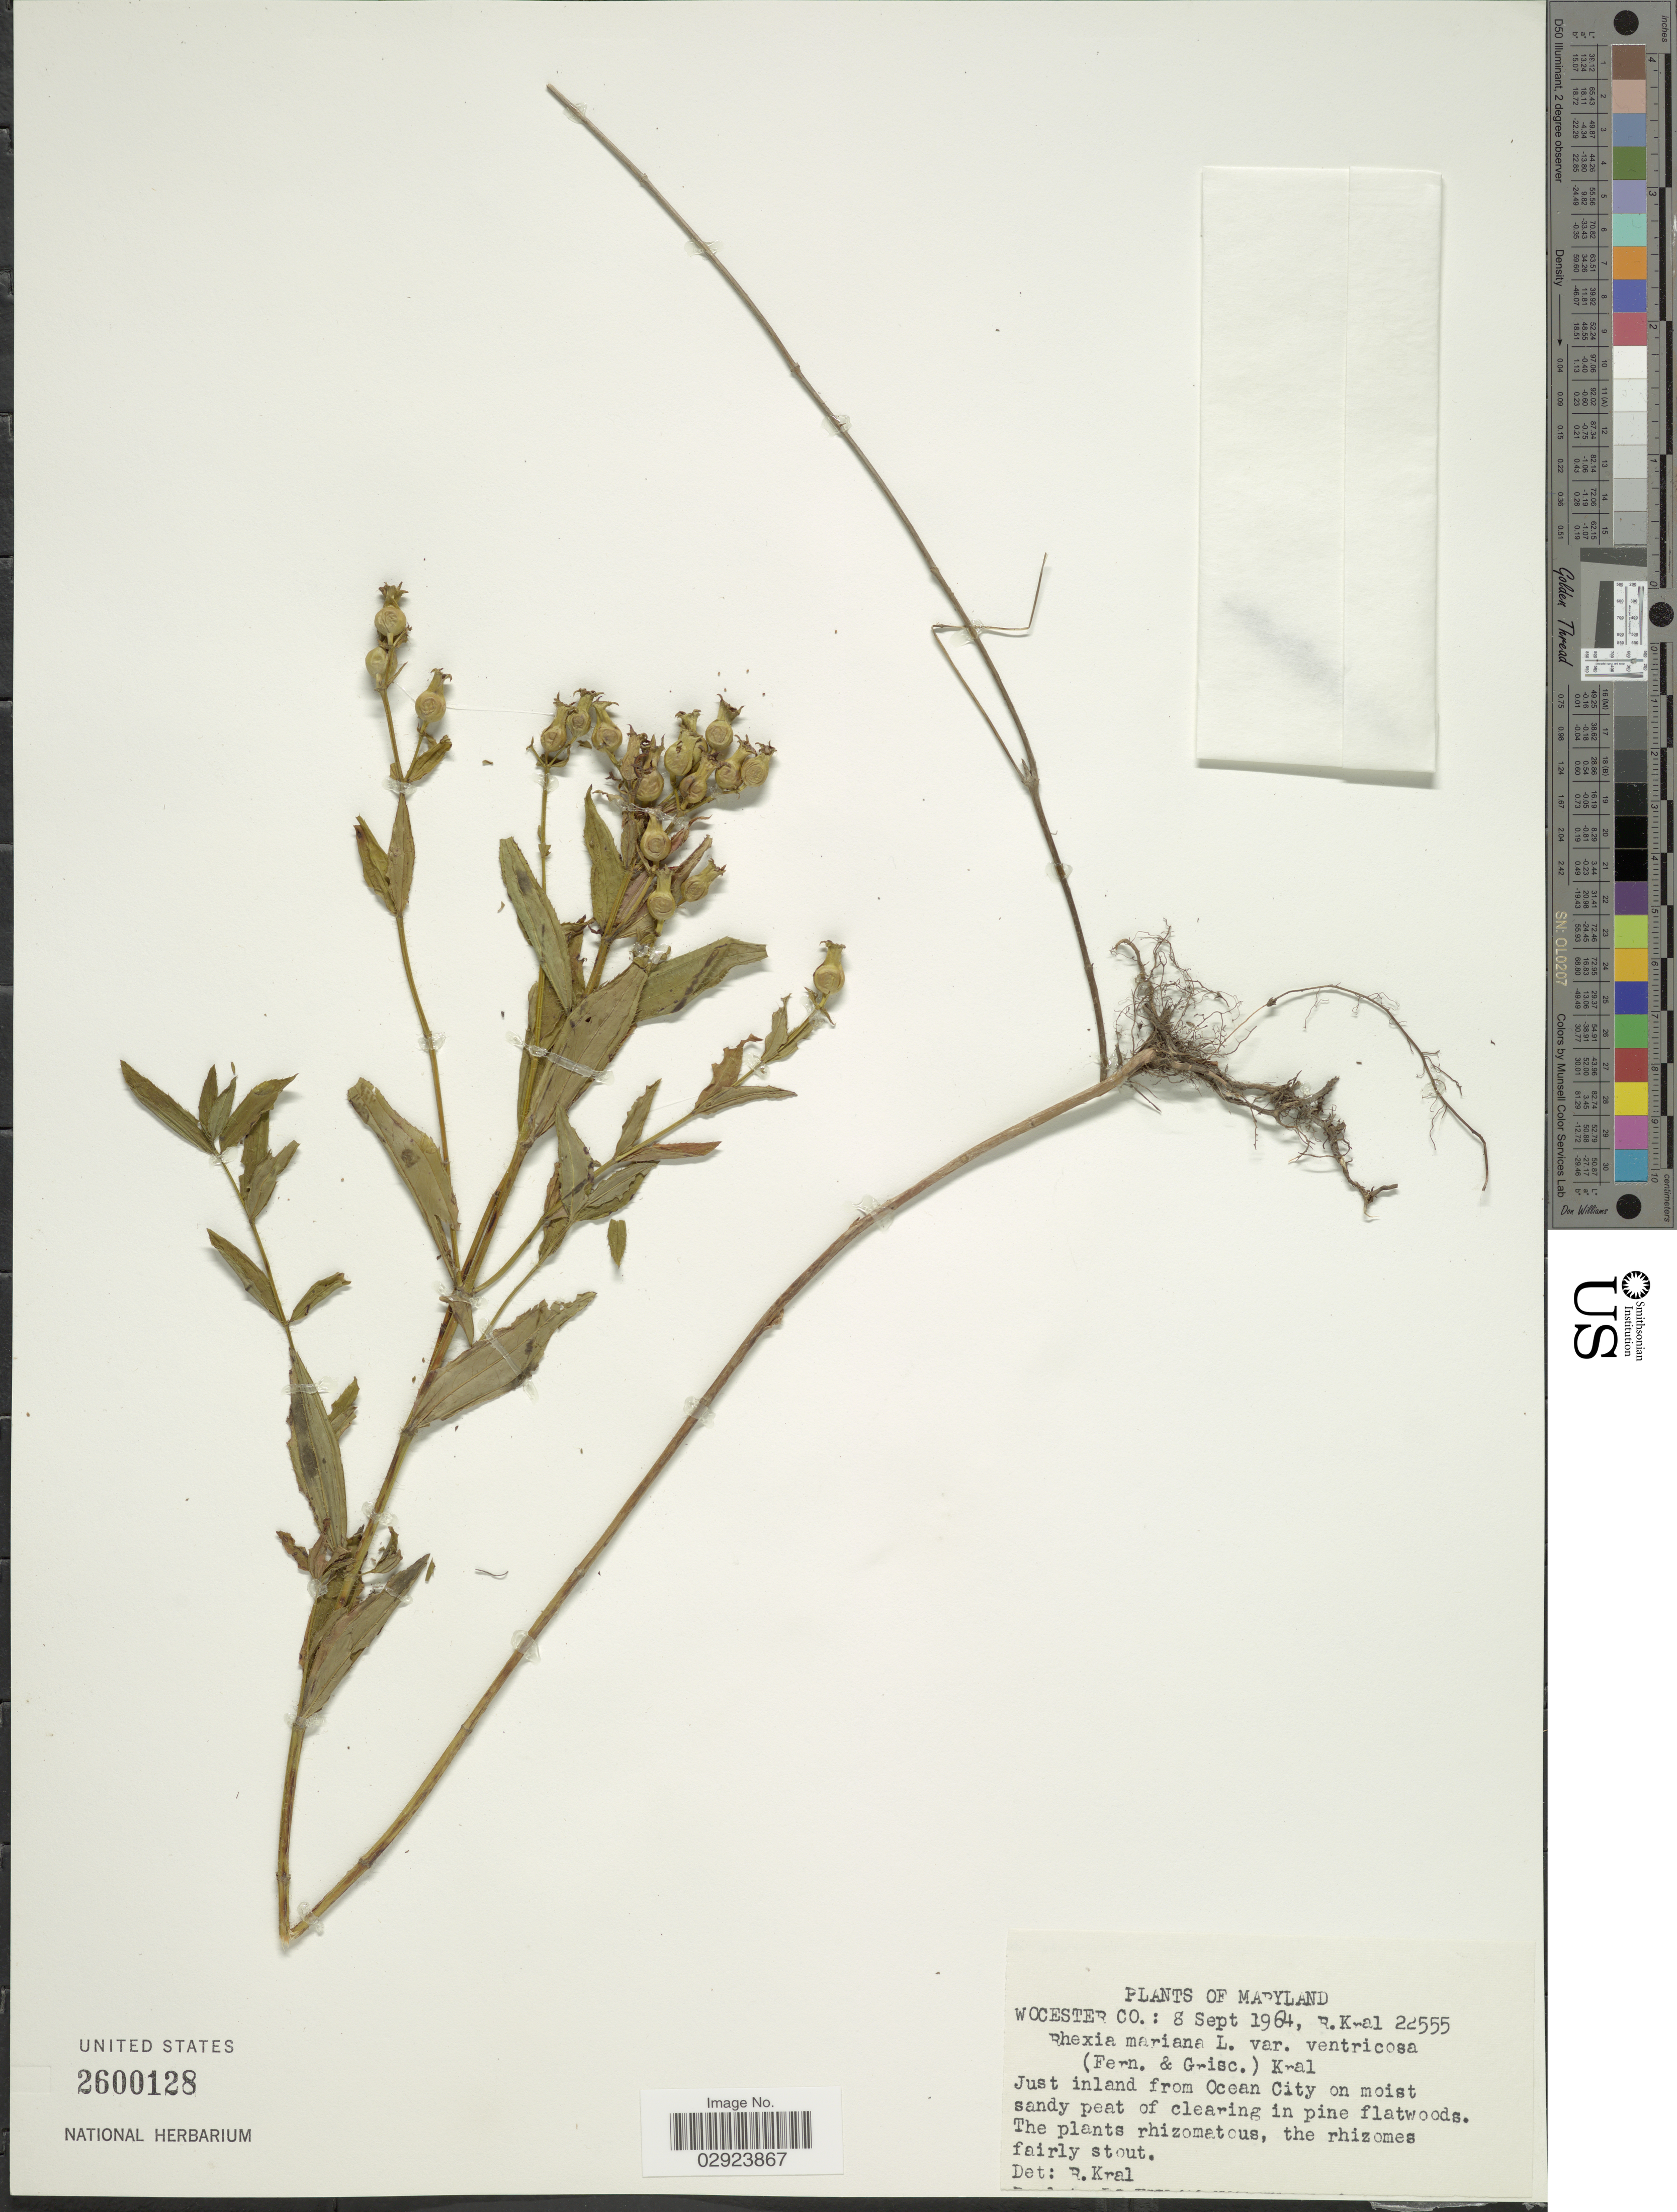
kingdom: Plantae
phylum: Tracheophyta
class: Magnoliopsida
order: Myrtales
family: Melastomataceae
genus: Rhexia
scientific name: Rhexia ventricosa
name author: Fernald & Griscom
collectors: R. Kral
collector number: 22555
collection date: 1964-09-08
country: United States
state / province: Maryland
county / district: Worcester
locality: Just inland from Ocean City.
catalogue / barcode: US 2600128